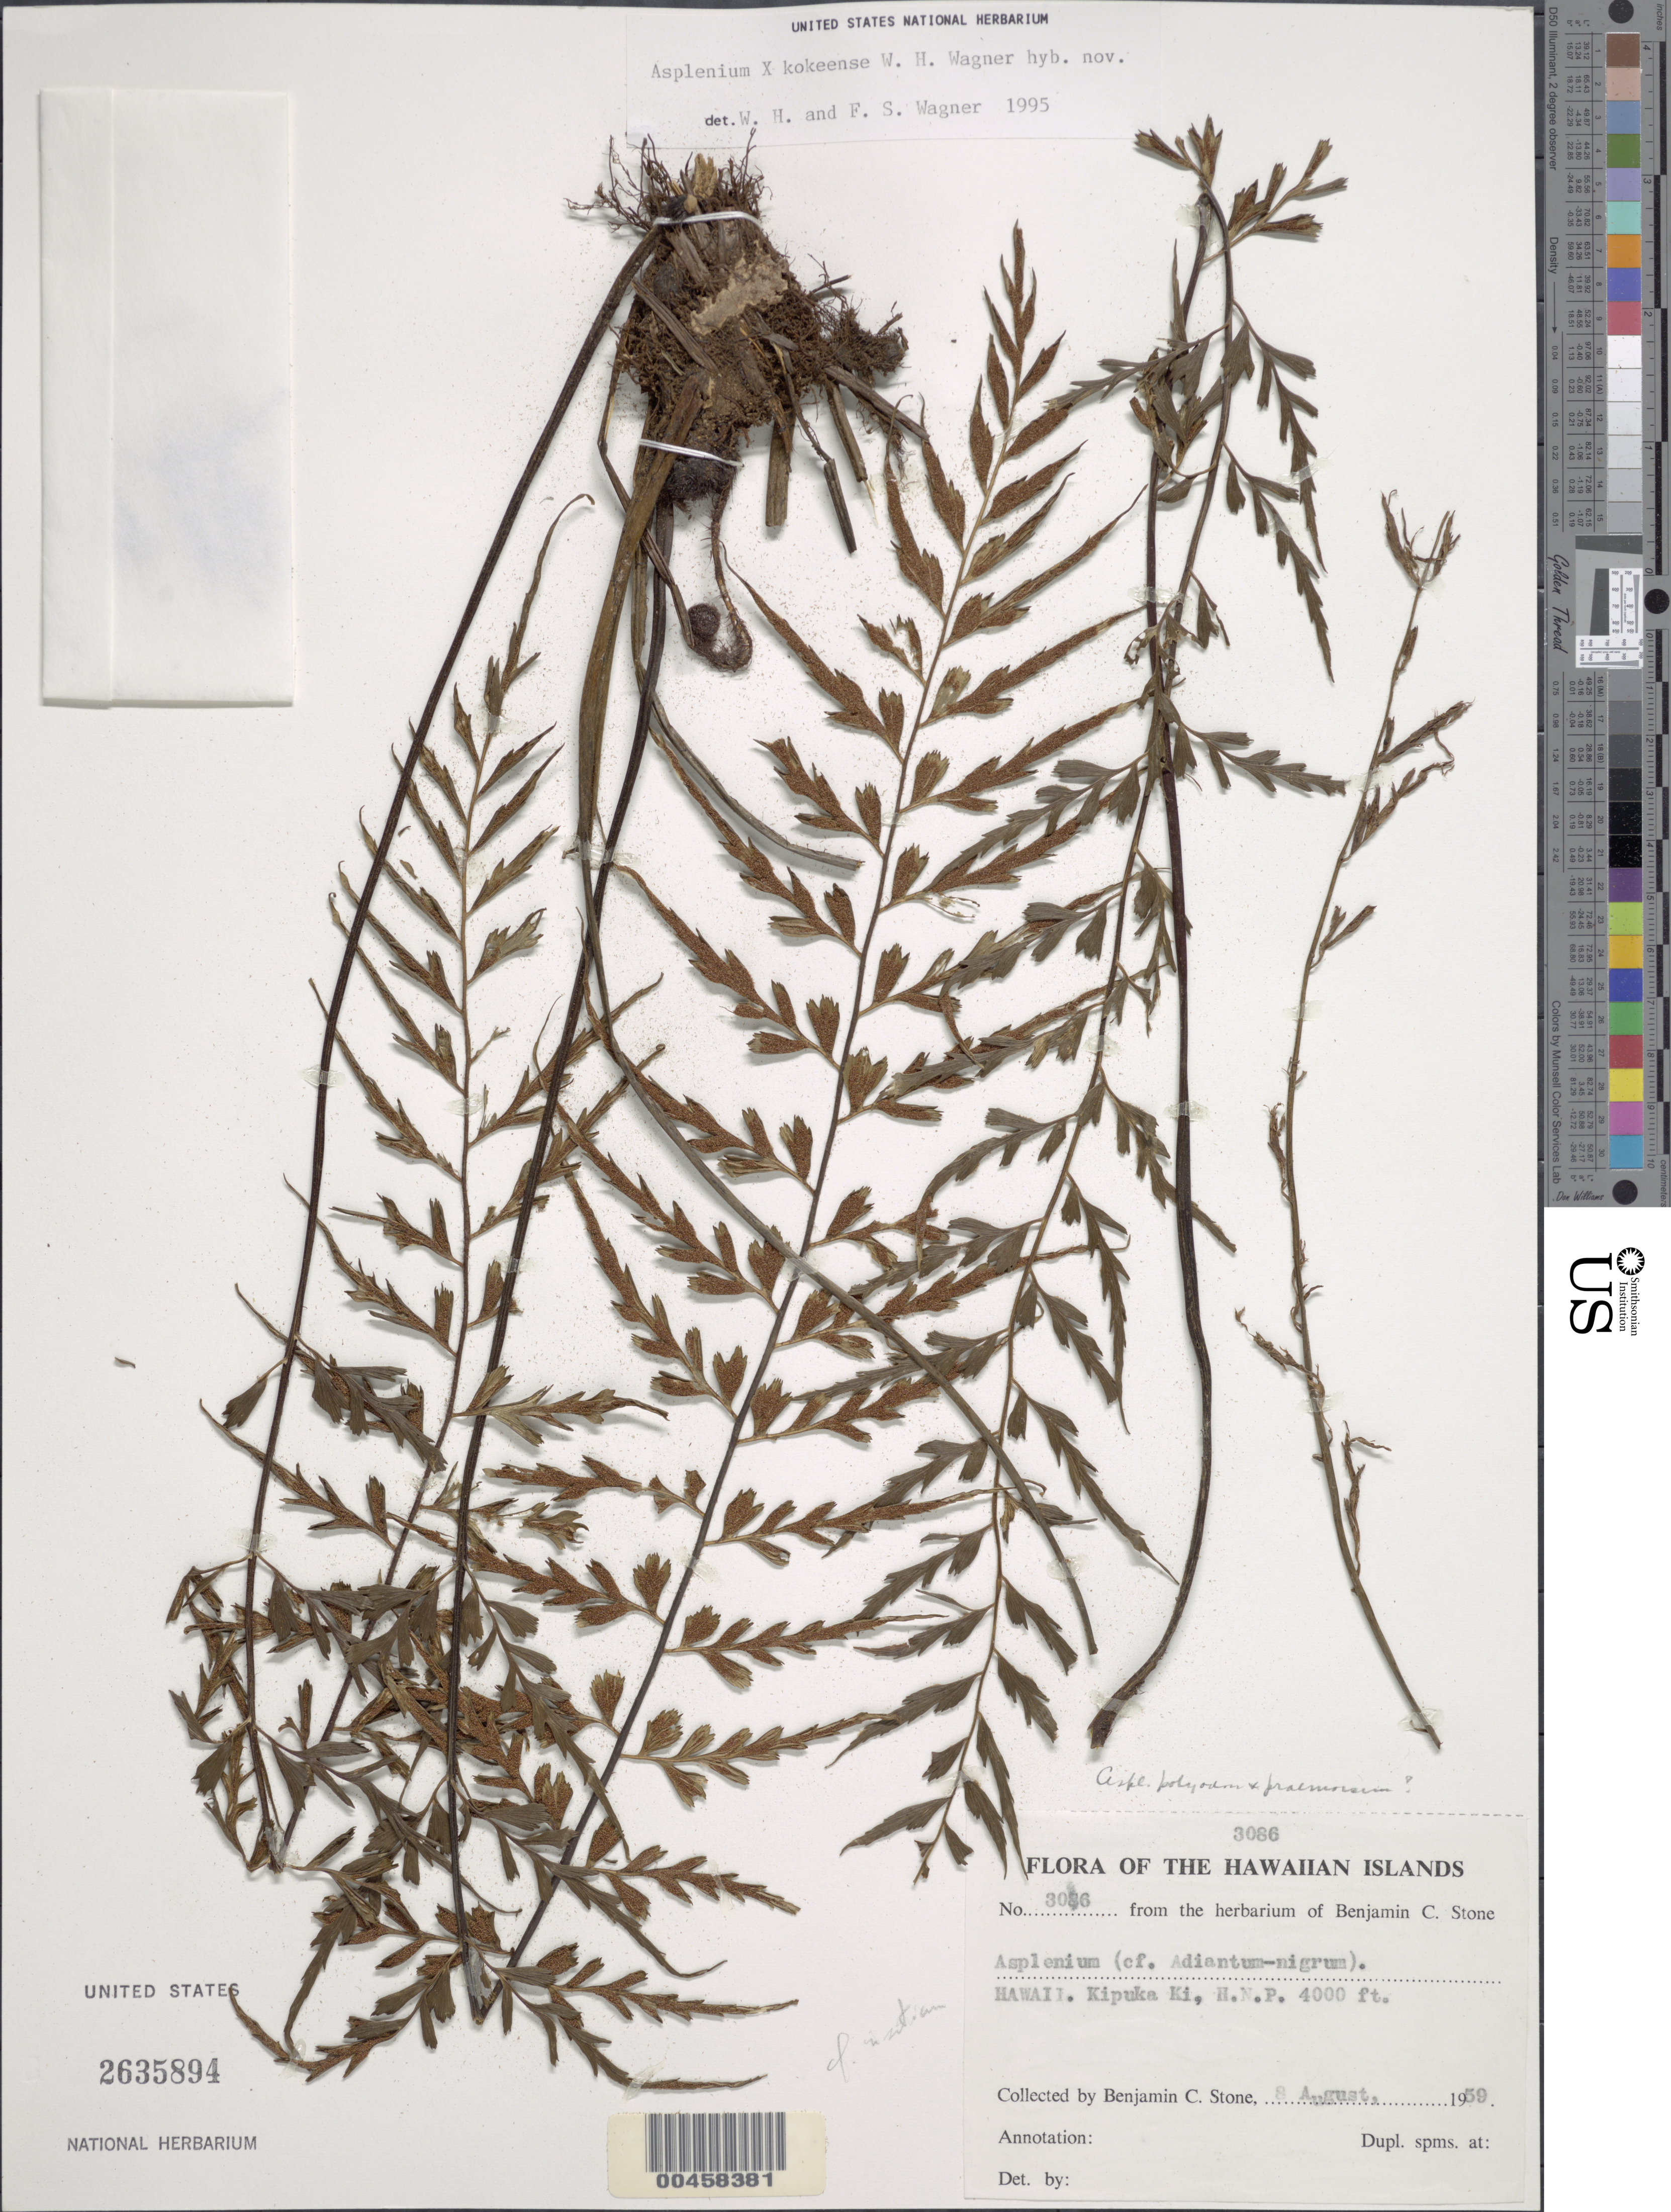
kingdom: Plantae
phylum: Tracheophyta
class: Polypodiopsida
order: Polypodiales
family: Aspleniaceae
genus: Asplenium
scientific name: Asplenium x kokeense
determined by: Wagner, W. L.; Wagner, F. S.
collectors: B. C. Stone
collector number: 3086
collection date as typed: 8 Aug 1959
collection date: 1959-08-08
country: United States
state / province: Hawaii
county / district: Hawaii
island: Hawaii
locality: Kipuka Ki, H.N.P.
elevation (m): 1219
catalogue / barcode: US 2635894